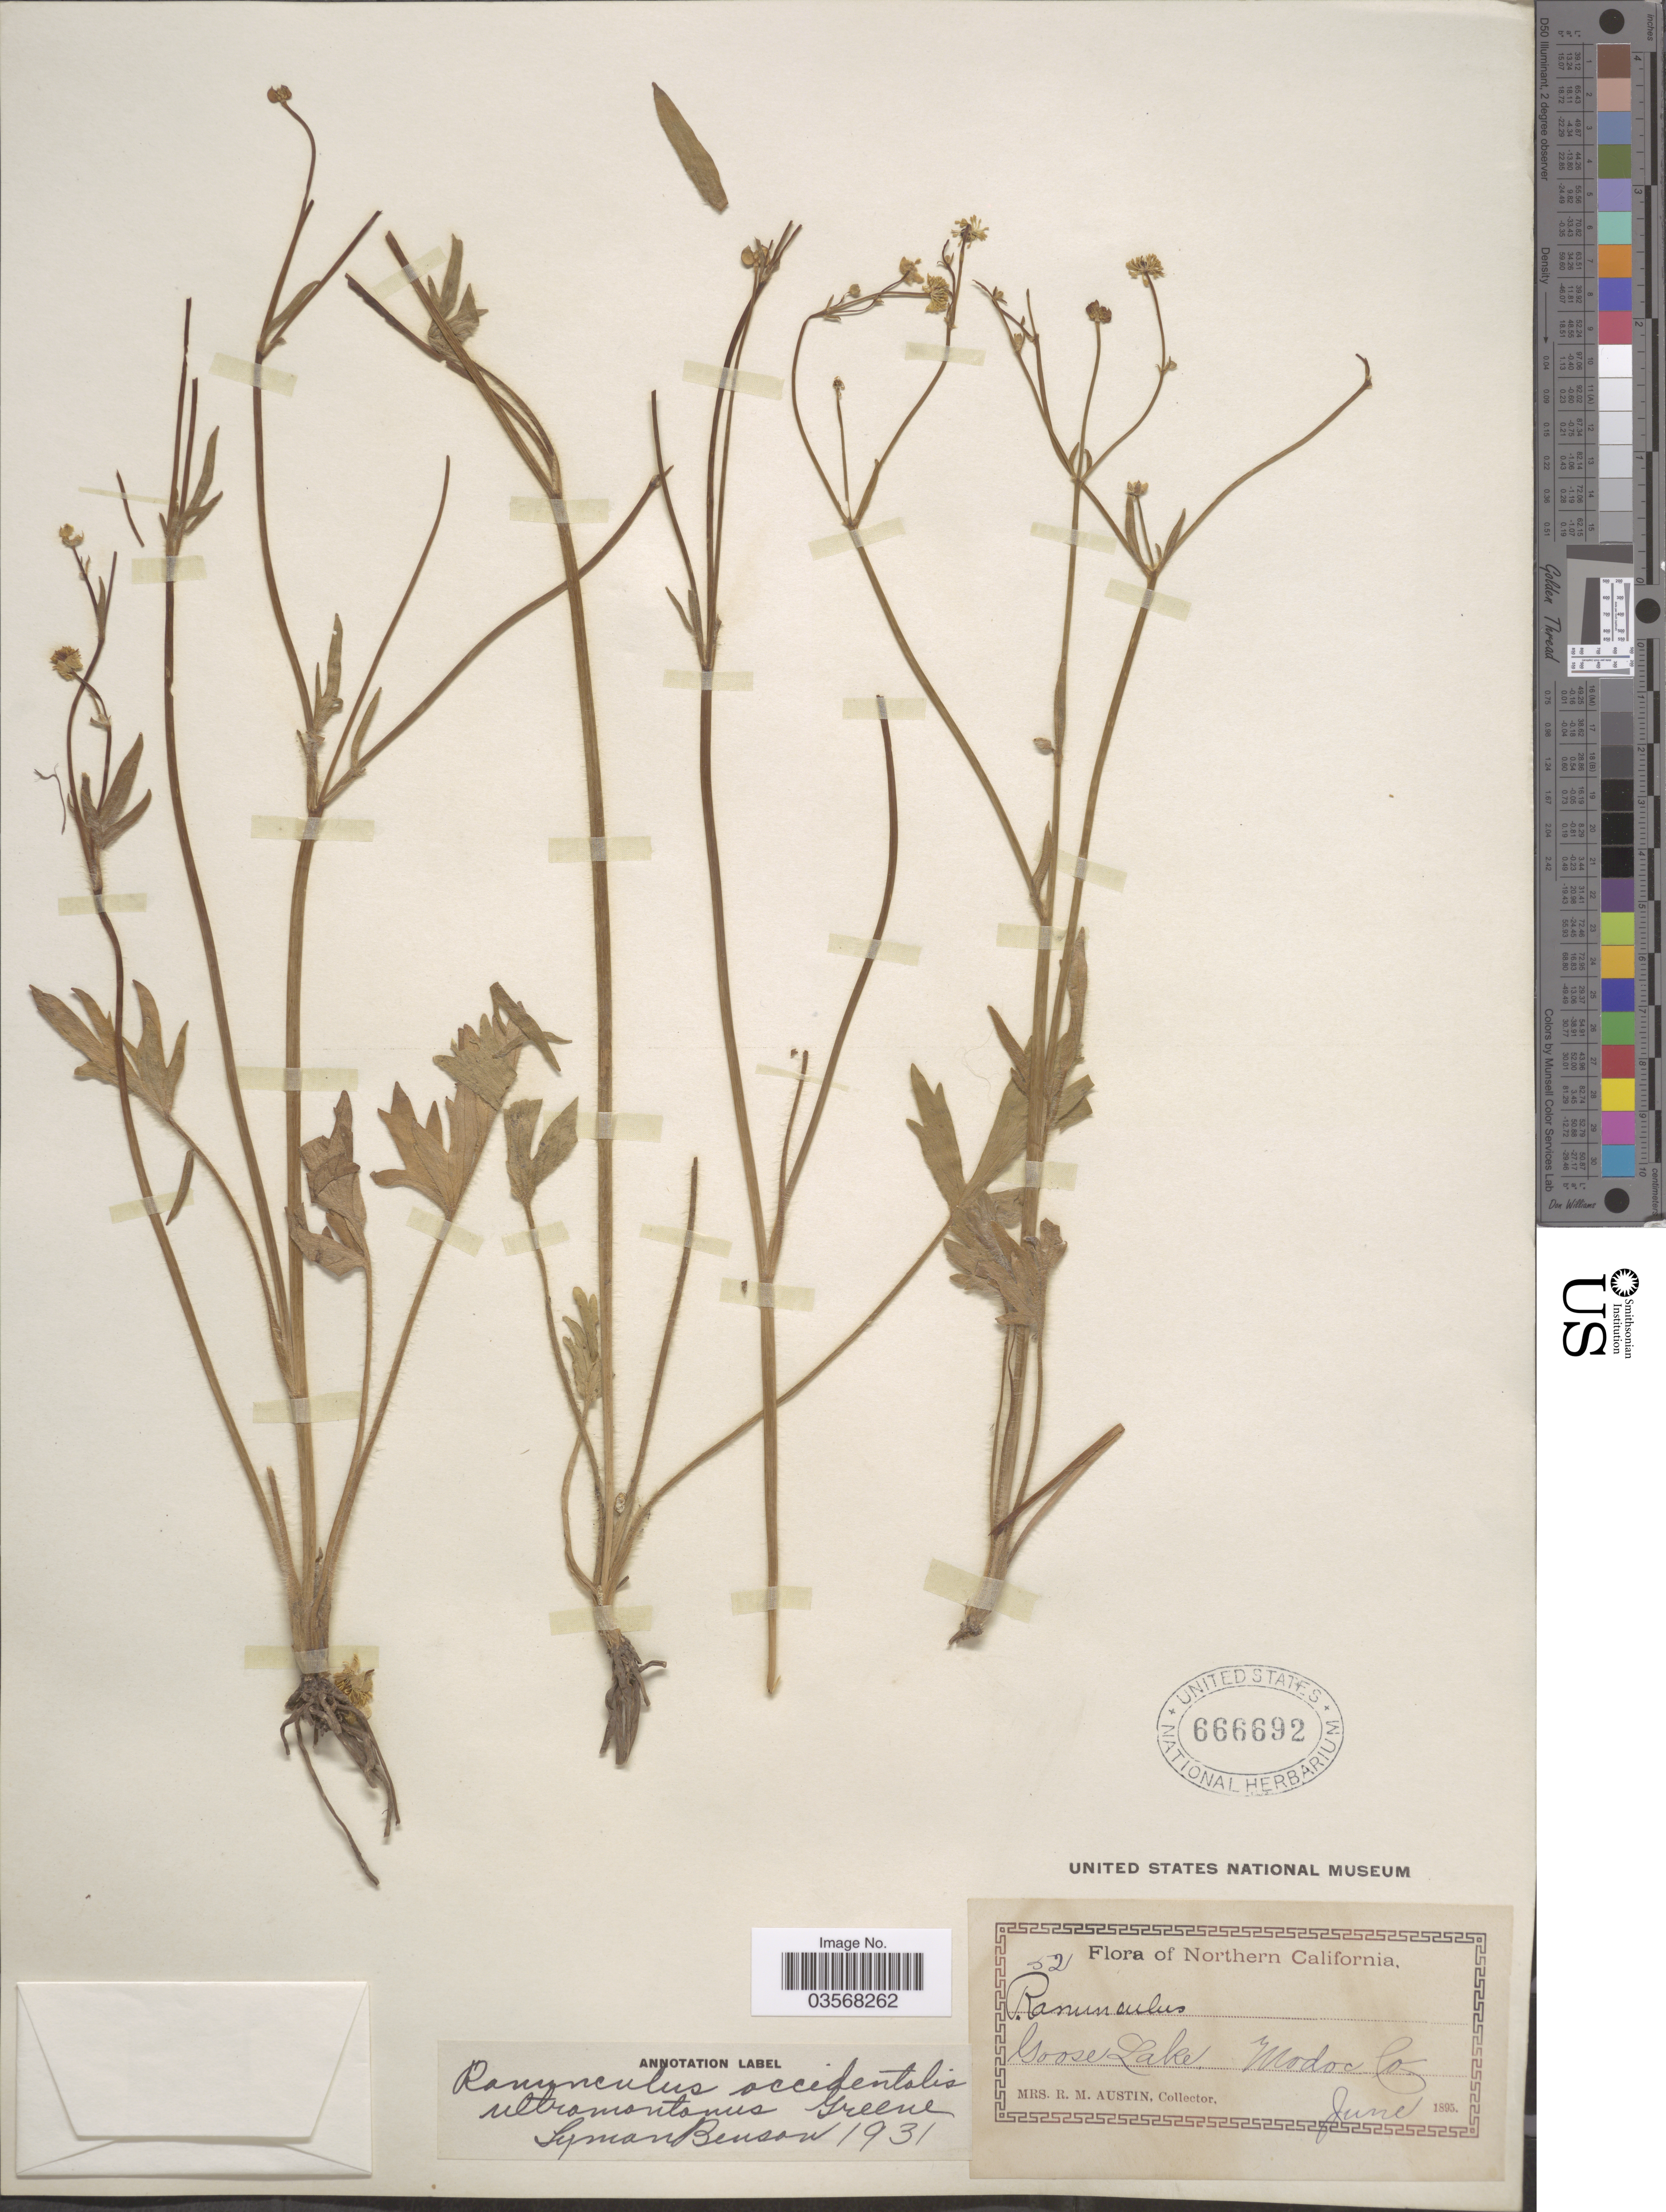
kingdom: Plantae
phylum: Tracheophyta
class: Magnoliopsida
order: Ranunculales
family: Ranunculaceae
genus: Ranunculus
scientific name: Ranunculus occidentalis var. ultramontanus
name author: Nutt.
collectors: R. Austin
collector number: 52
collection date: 1895-06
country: United States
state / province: California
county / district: Modoc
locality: Northern California. Goose Lake. Modoc Co.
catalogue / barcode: US 666692